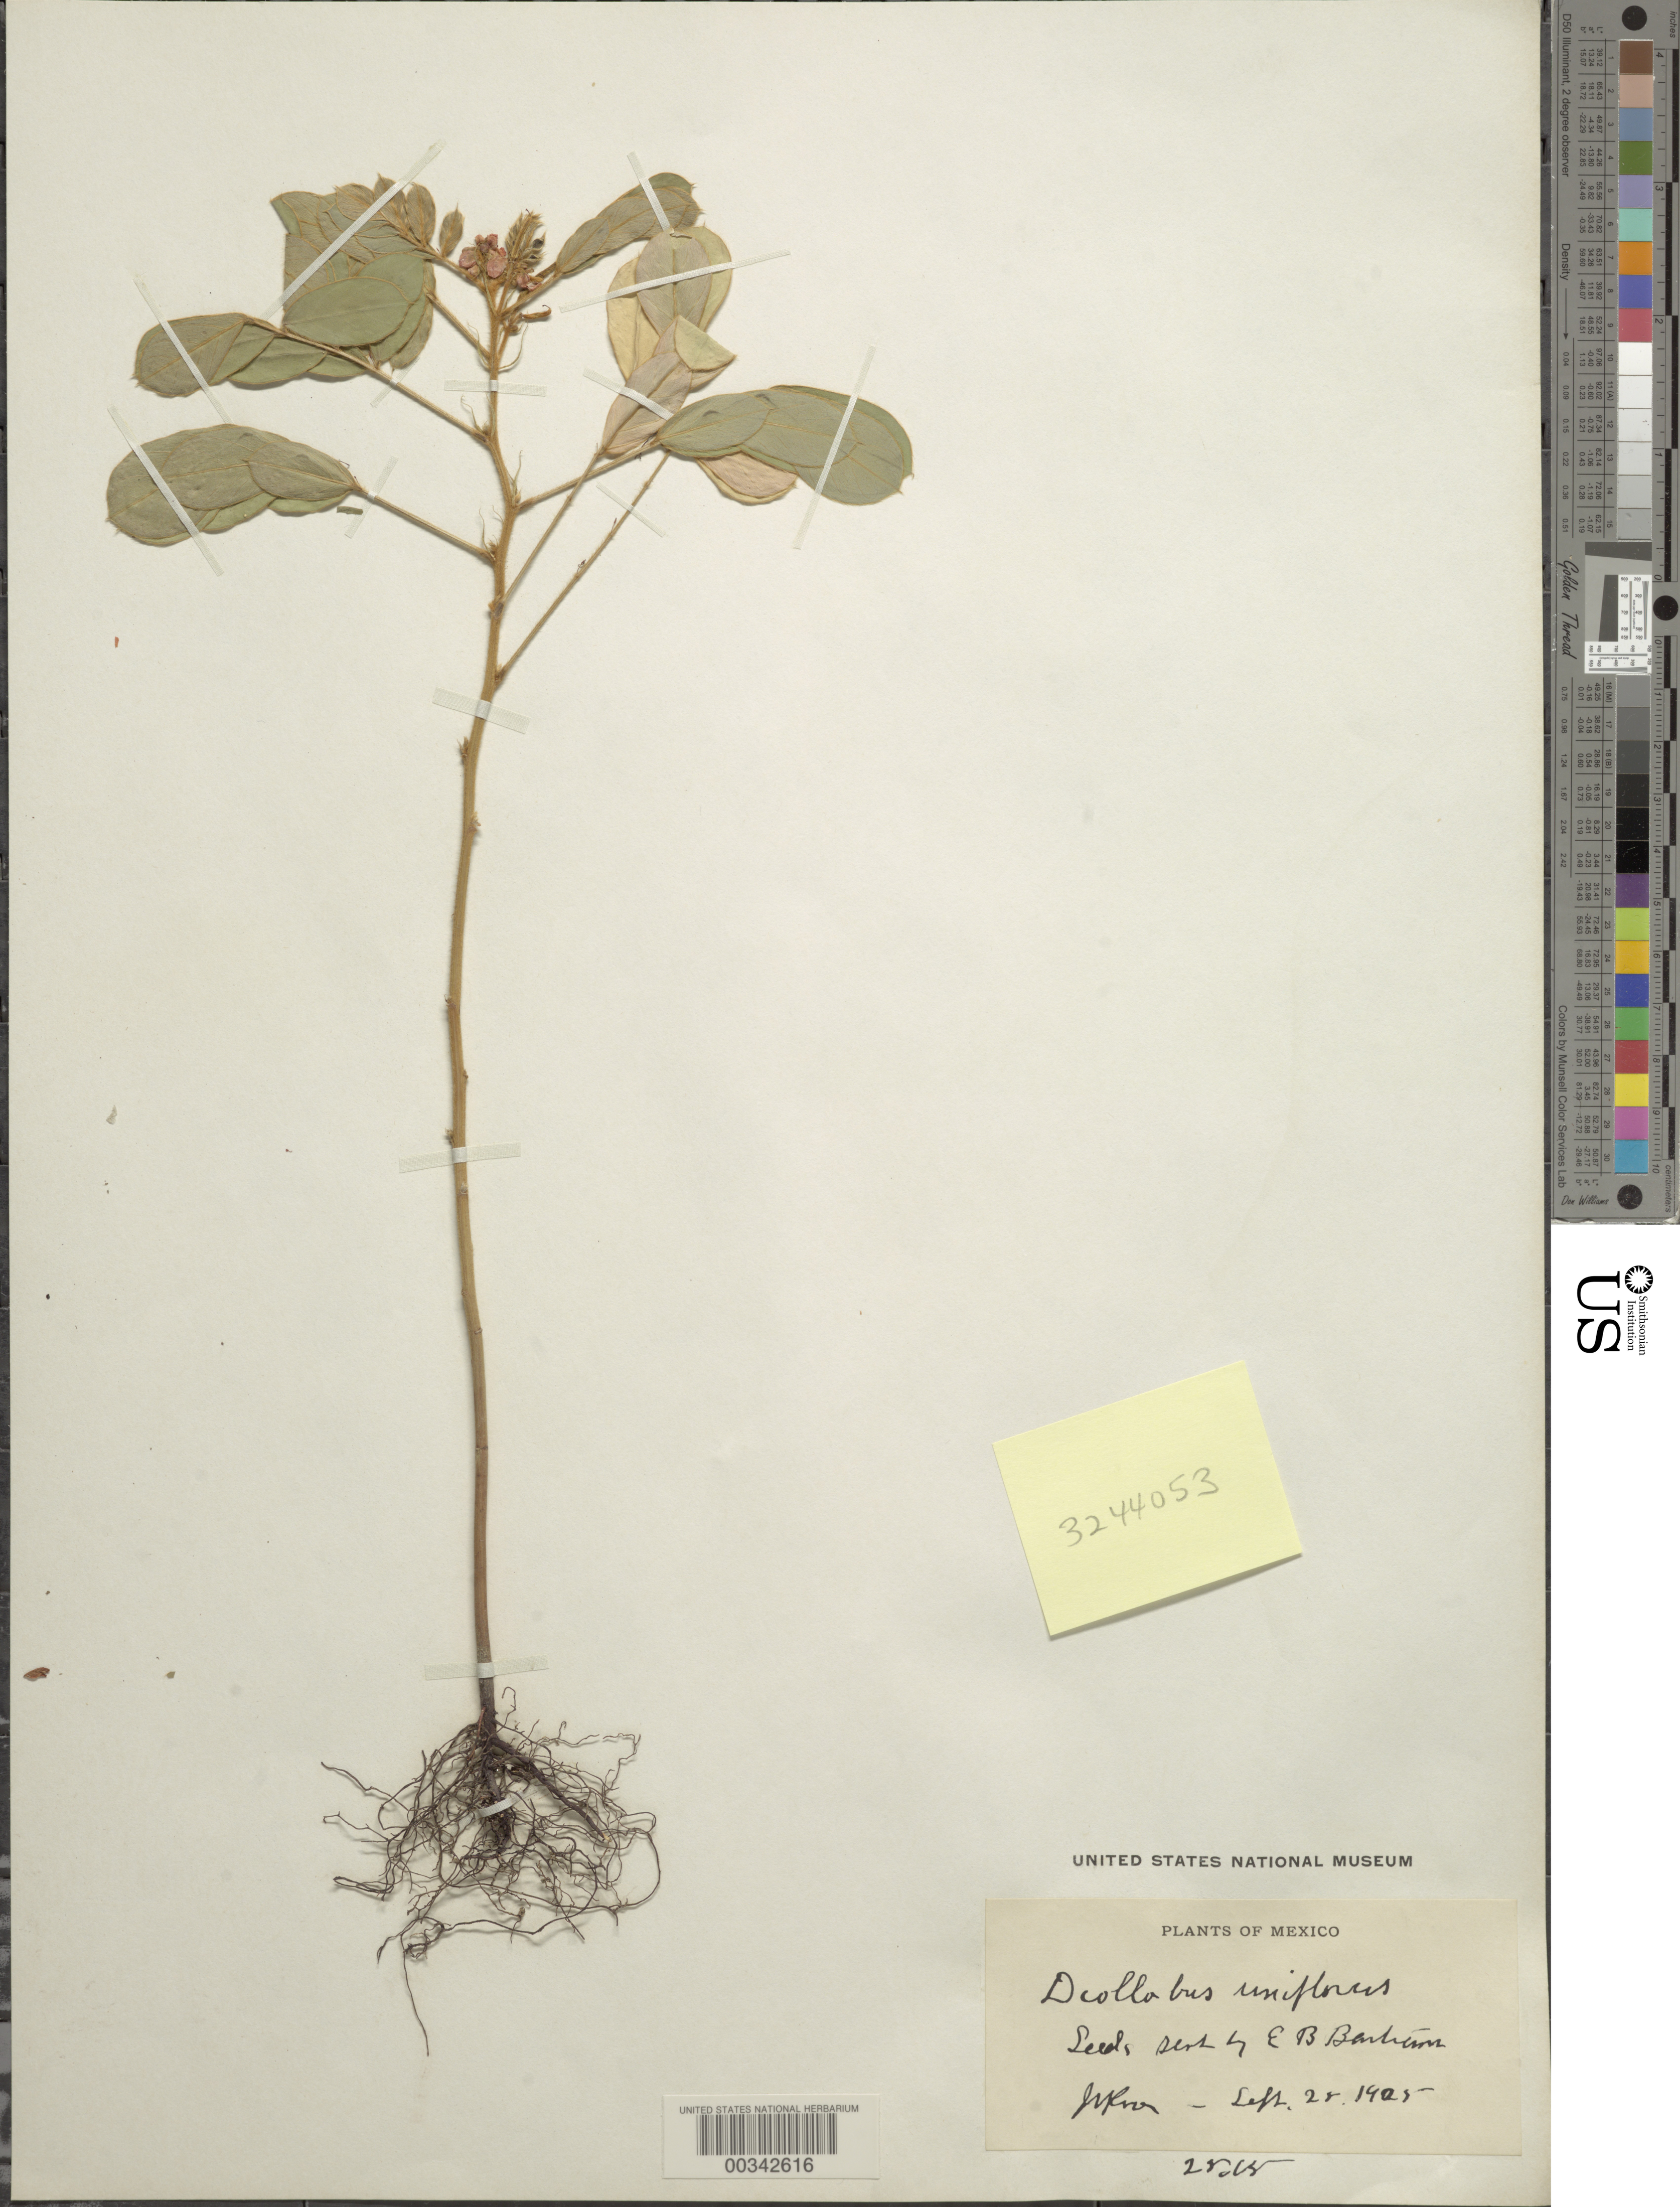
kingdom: Plantae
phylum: Tracheophyta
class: Magnoliopsida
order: Fabales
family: Fabaceae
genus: Senna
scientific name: Senna uniflora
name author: (Mill.) H.S. Irwin & Barneby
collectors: J. N. Rose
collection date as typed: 28 Sep 1925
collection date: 1925-09-28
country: Mexico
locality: E of Monserrat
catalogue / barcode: US 3244053